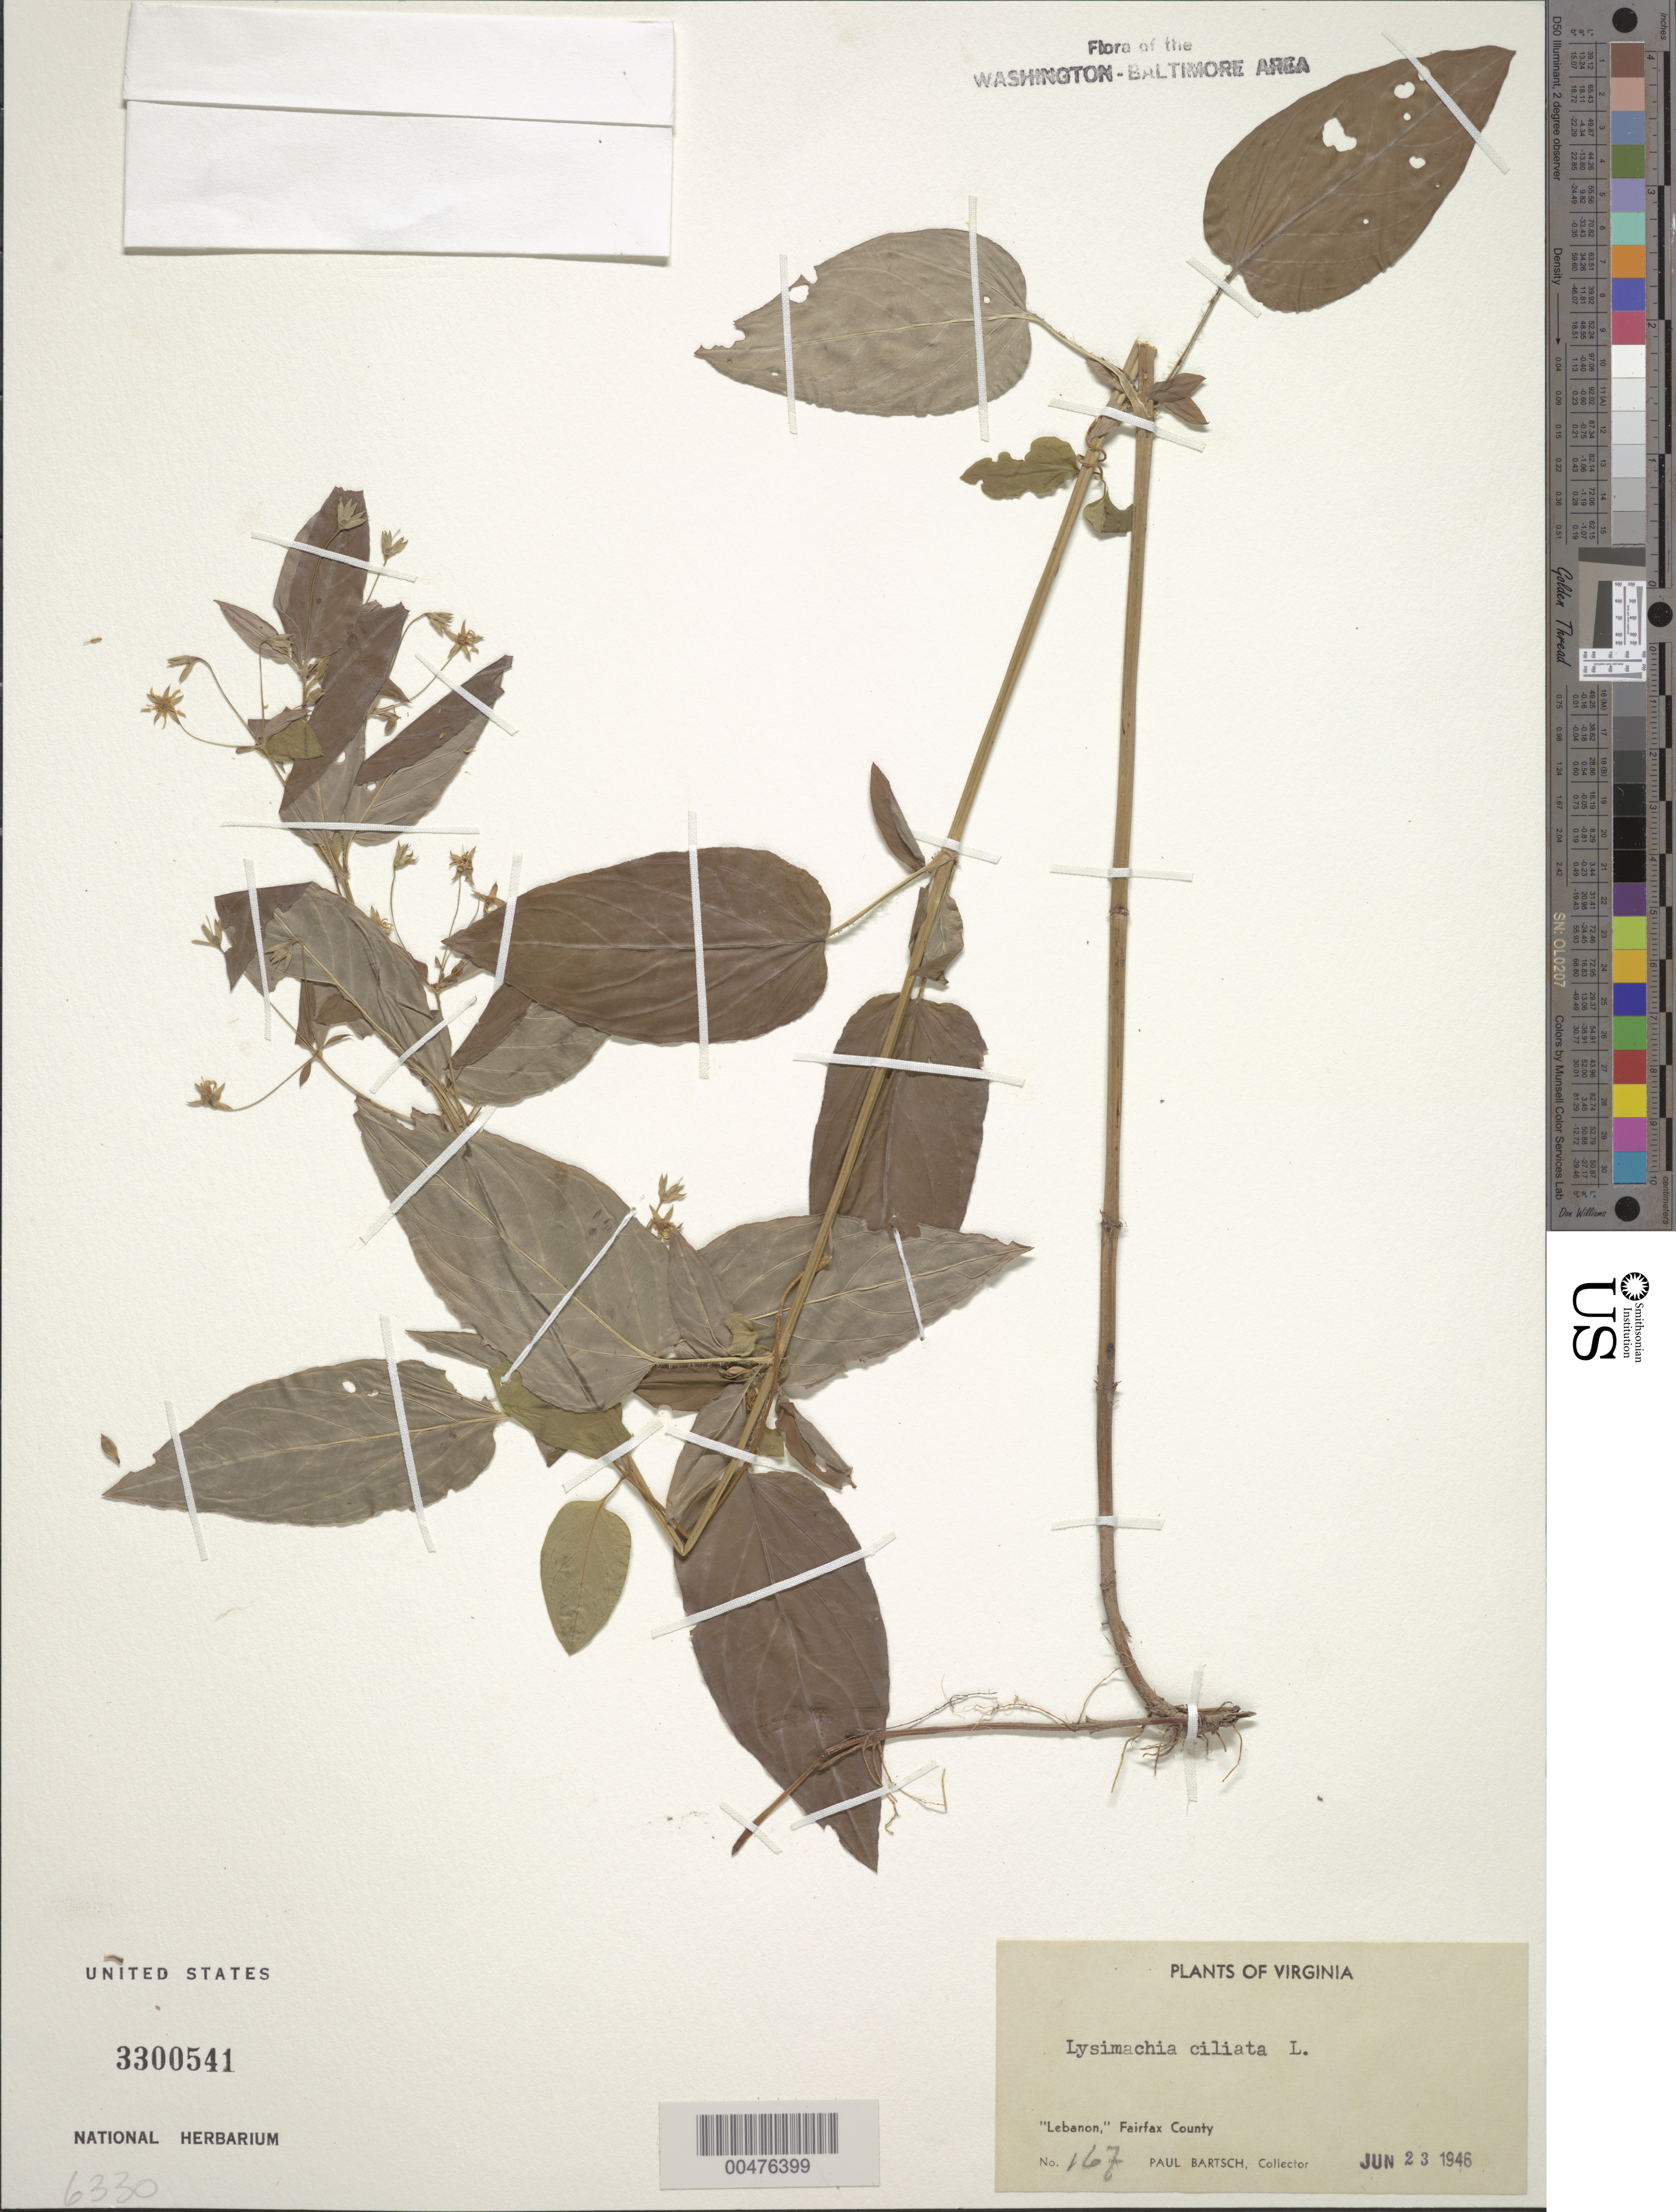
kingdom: Plantae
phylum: Tracheophyta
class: Magnoliopsida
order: Ericales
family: Primulaceae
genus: Lysimachia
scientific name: Lysimachia ciliata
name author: L.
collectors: P. Bartsch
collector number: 167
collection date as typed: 23 Jun 1946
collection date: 1946-06-23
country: United States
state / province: Virginia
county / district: Fairfax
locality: Lebanon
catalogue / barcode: US 3300541